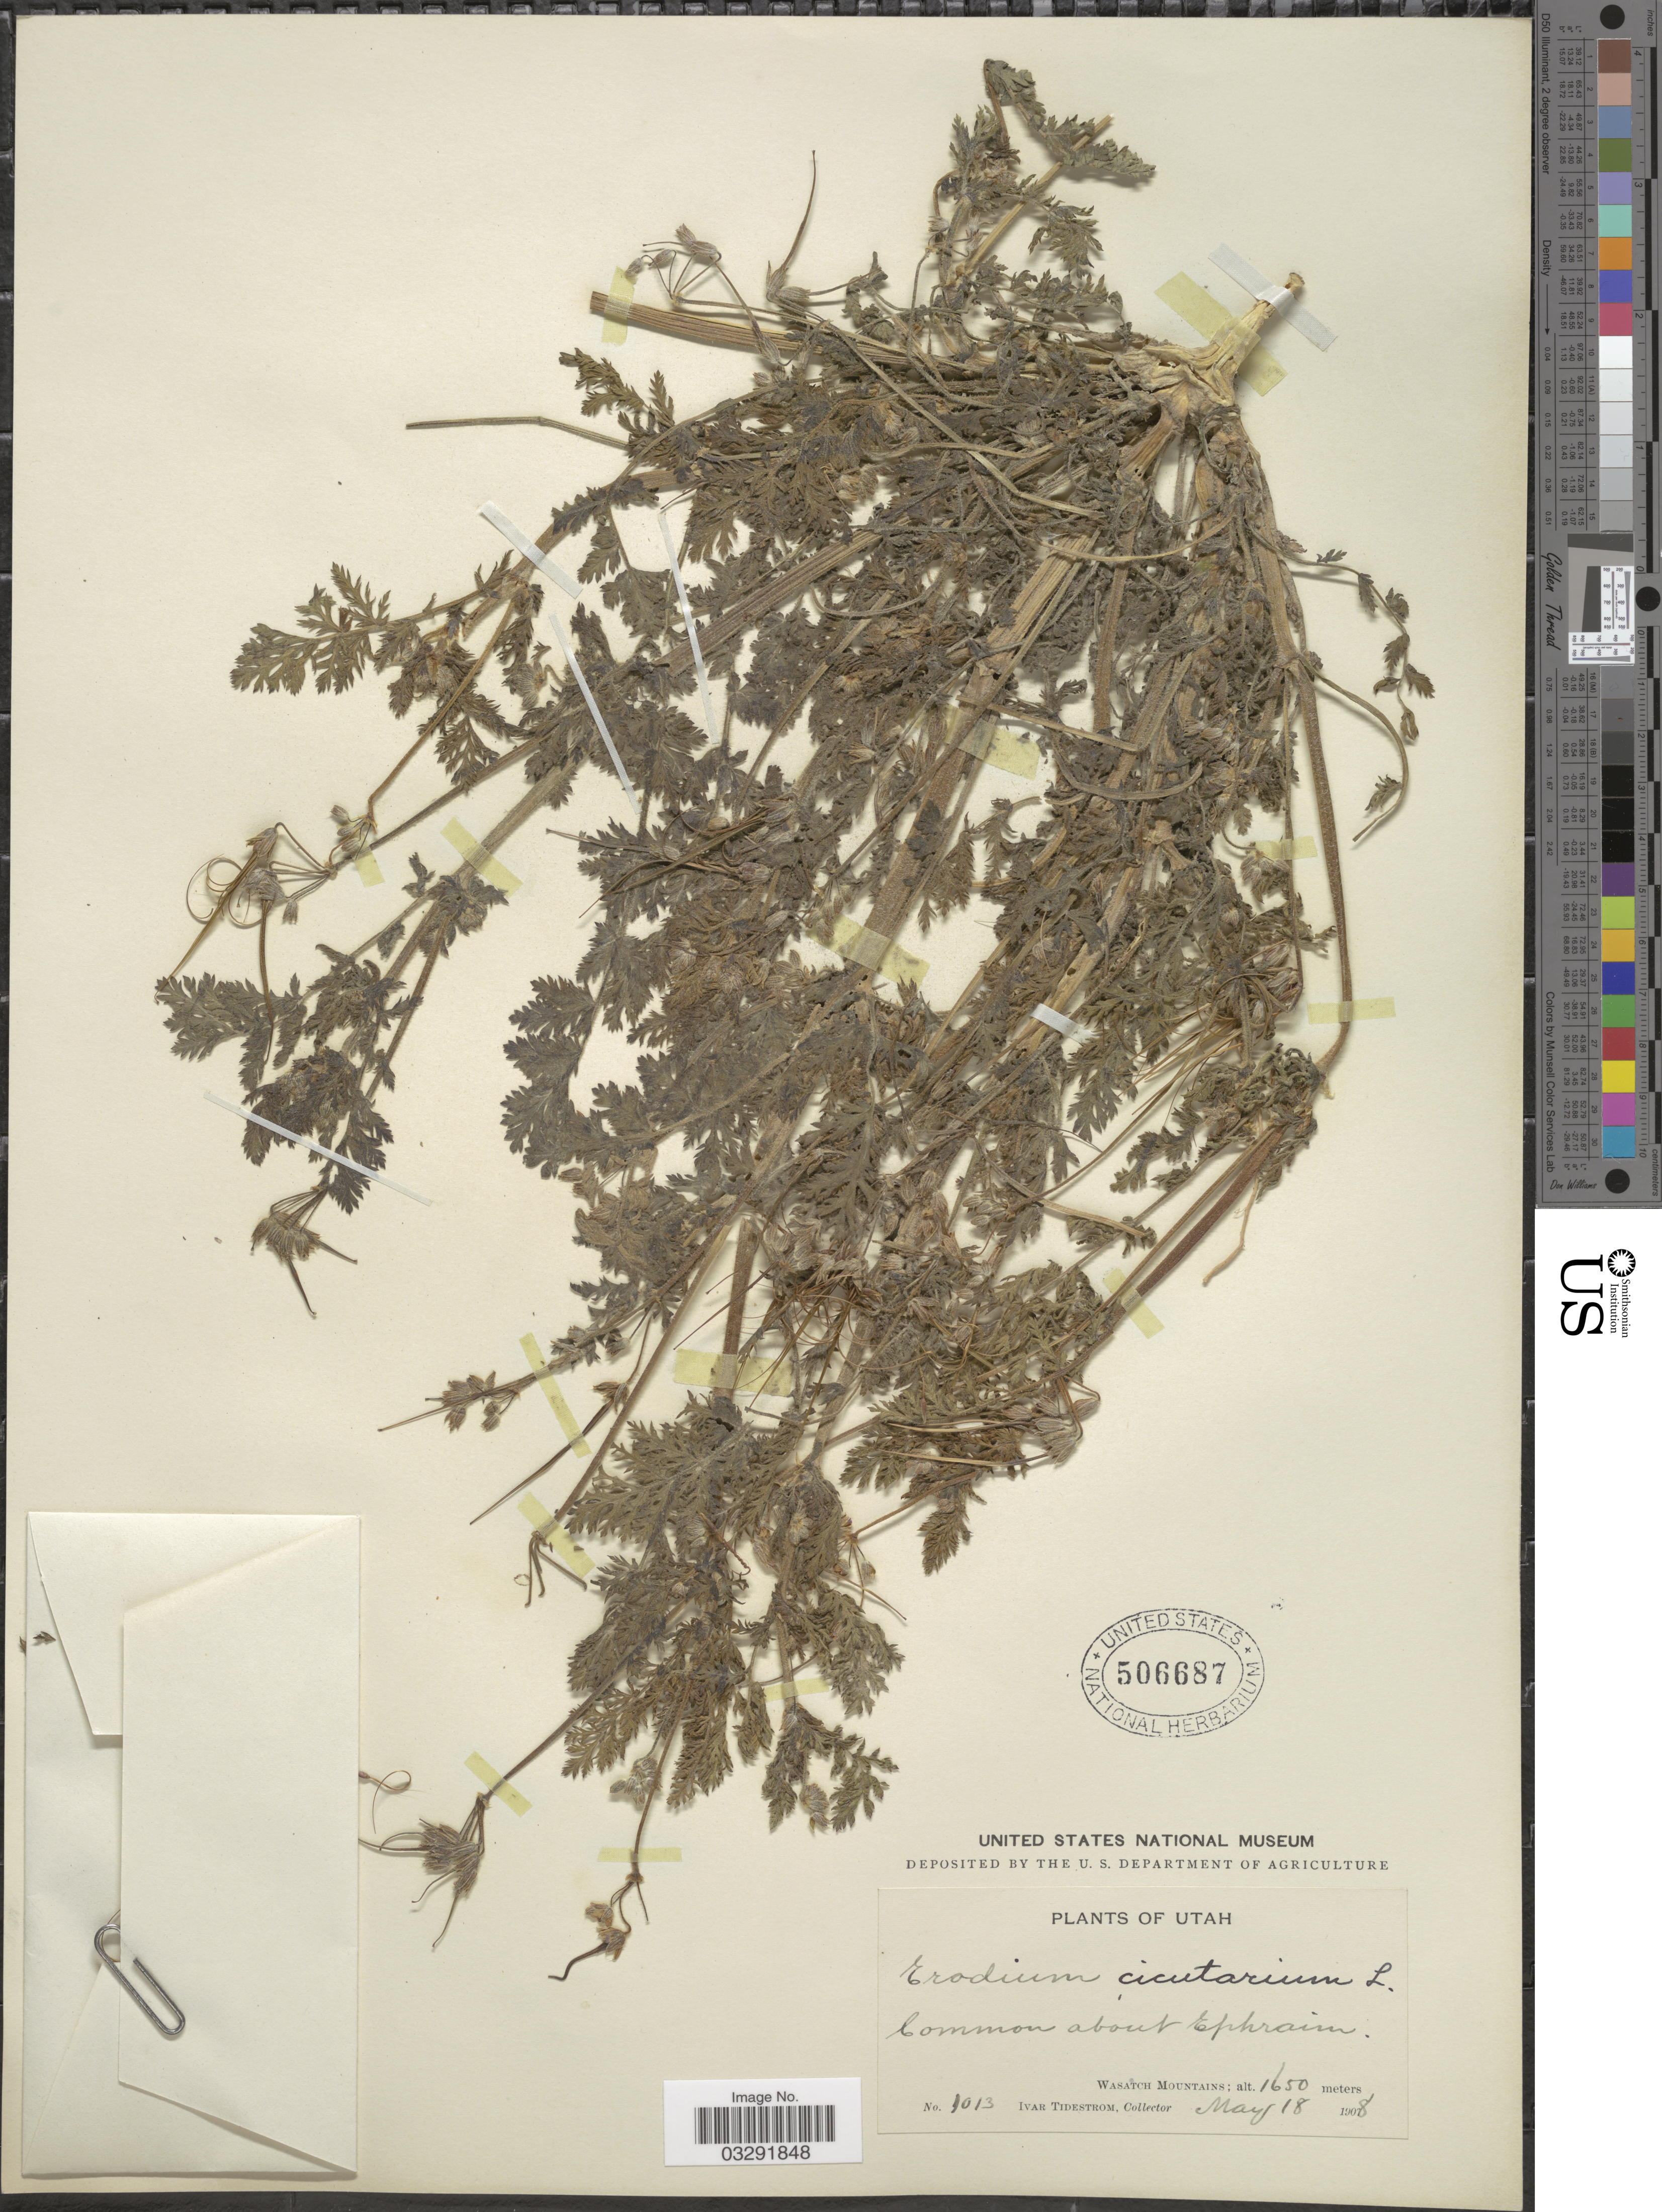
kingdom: Plantae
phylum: Tracheophyta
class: Magnoliopsida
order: Geraniales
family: Geraniaceae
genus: Erodium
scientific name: Erodium cicutarium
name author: (L.) L'Hér.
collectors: I. F. Tidestrom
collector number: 1013*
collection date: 1908-05-18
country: United States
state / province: Utah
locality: About Ephraim. Wasatch Mountains.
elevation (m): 1650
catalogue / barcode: US 506687